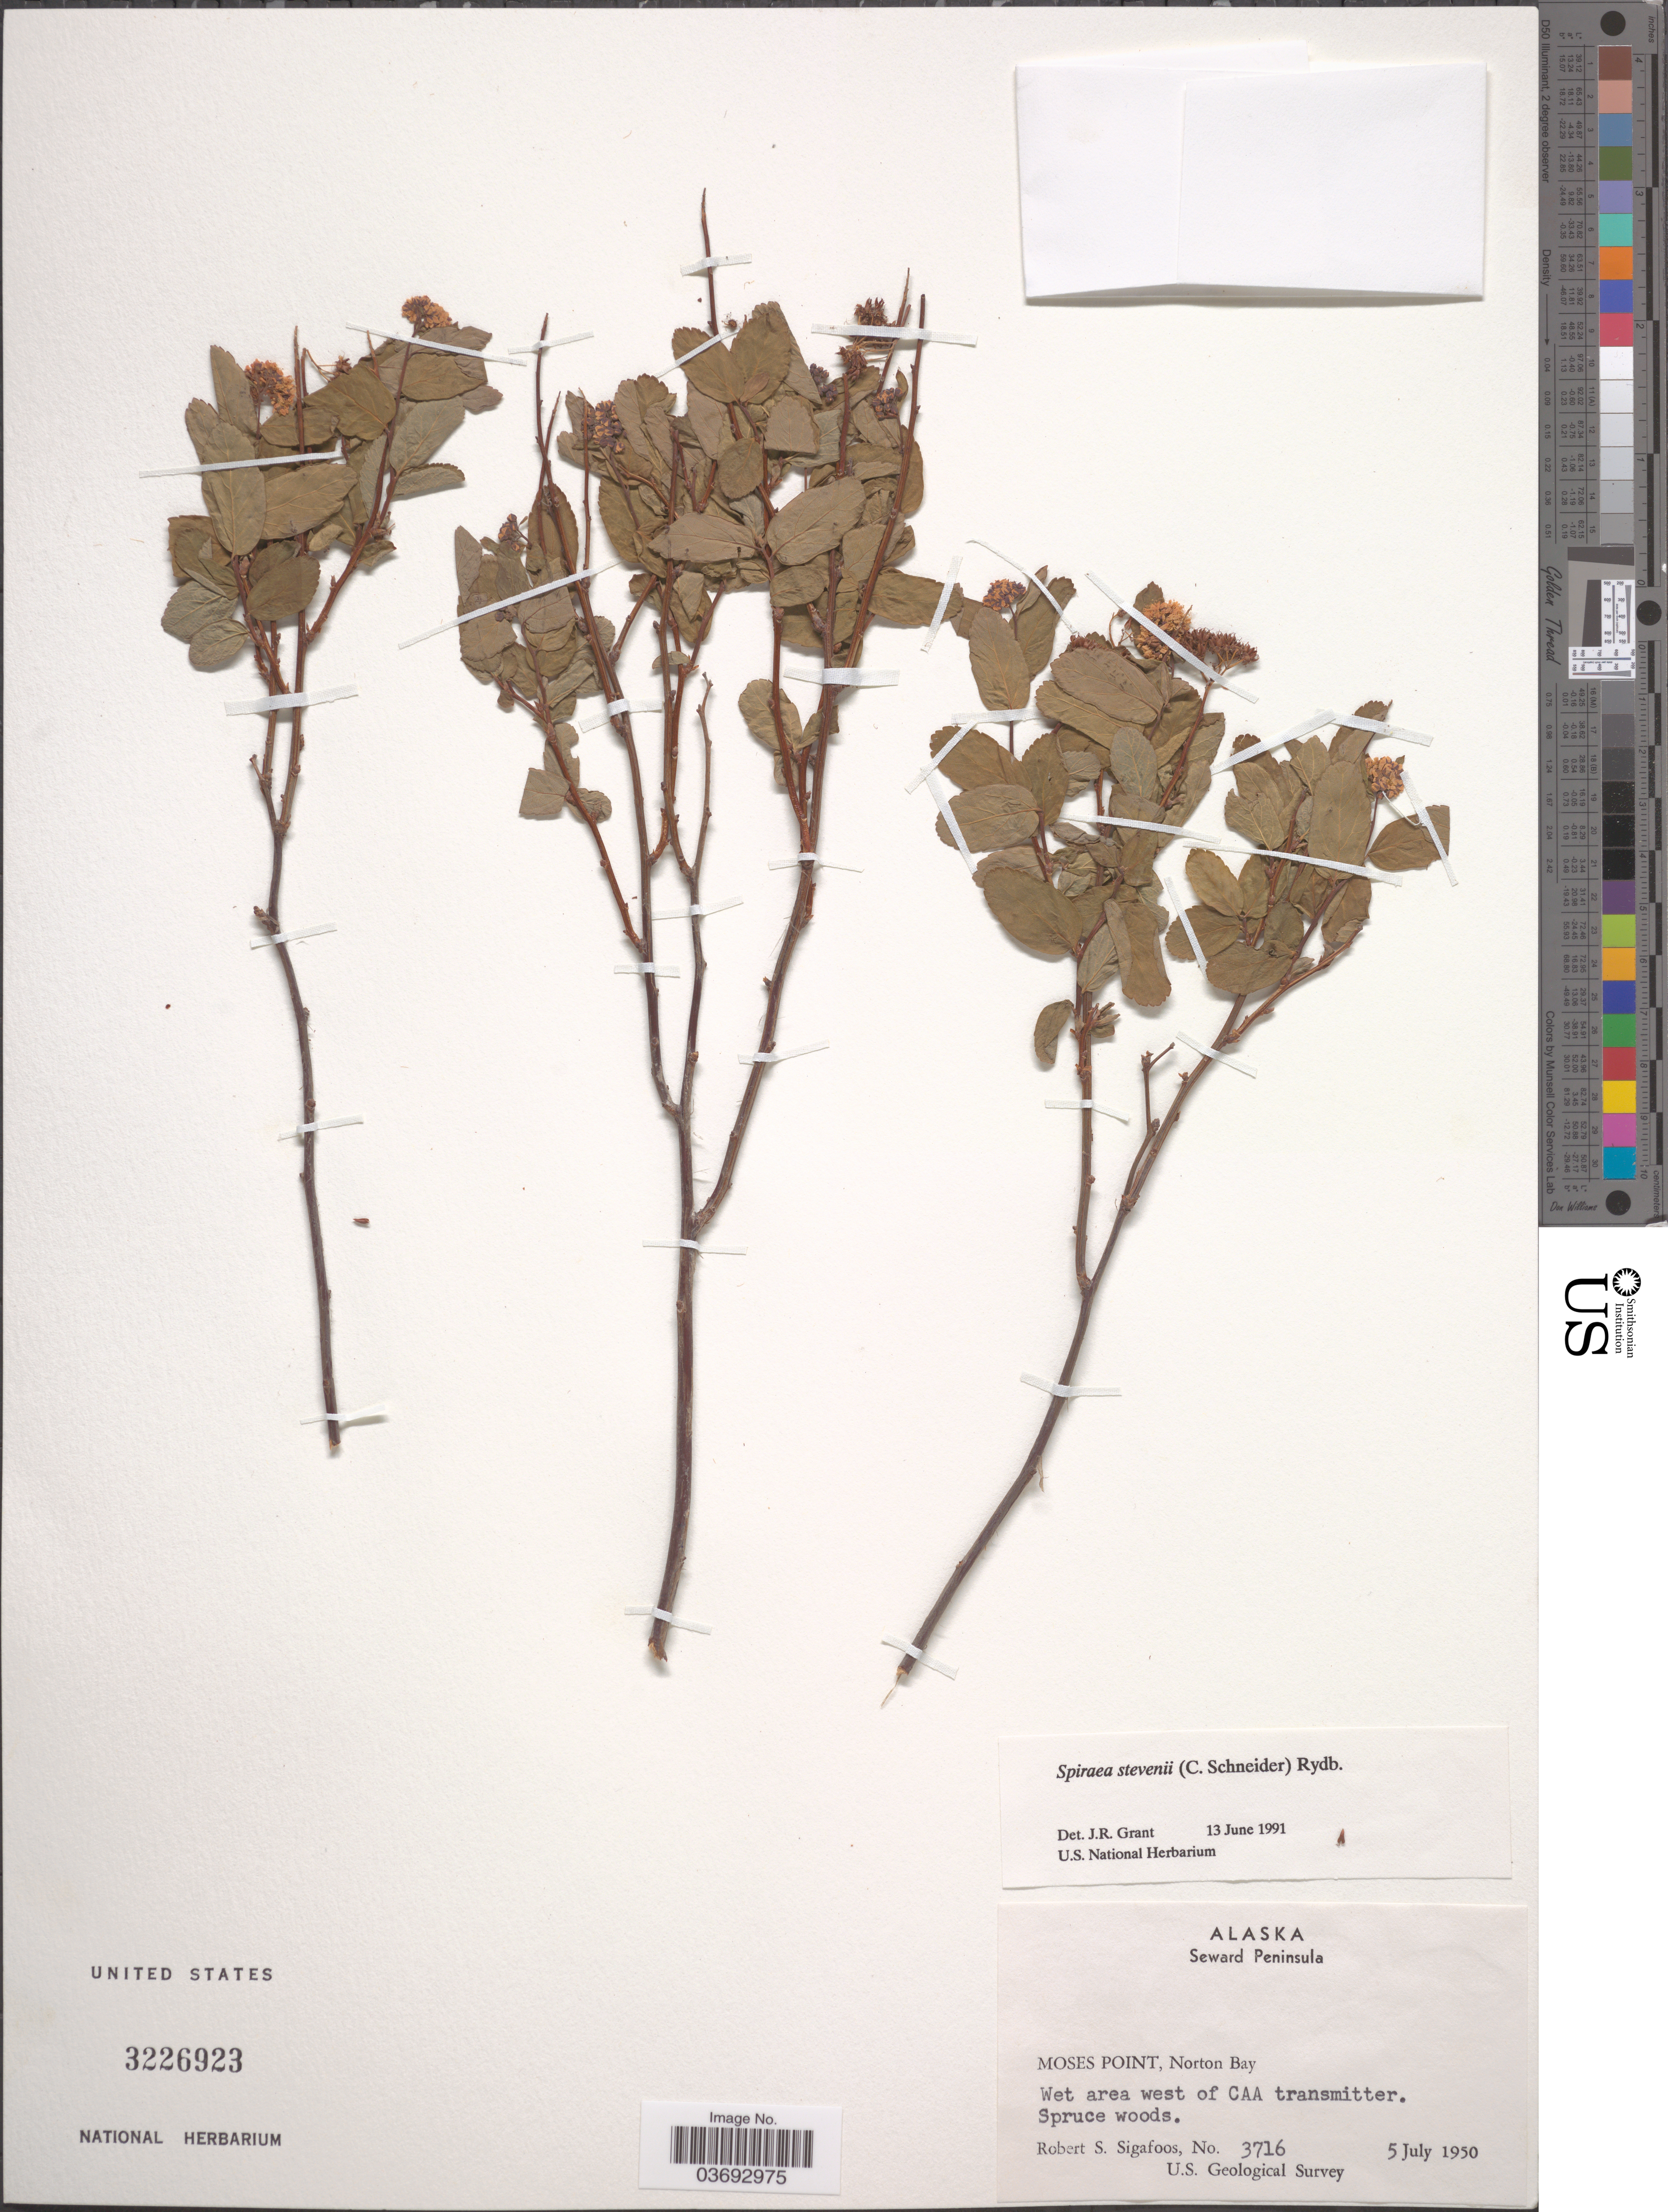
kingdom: Plantae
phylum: Tracheophyta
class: Magnoliopsida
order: Rosales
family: Rosaceae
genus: Spiraea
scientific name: Spiraea stevenii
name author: (C.K. Schneid.) Rydb.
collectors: R. Sigafoos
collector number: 3716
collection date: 1950-07-05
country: United States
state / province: Alaska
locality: Seward Peninsula. Moses Point, Norton Bay. Wet area west of CAA transmitter.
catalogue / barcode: US 3226923